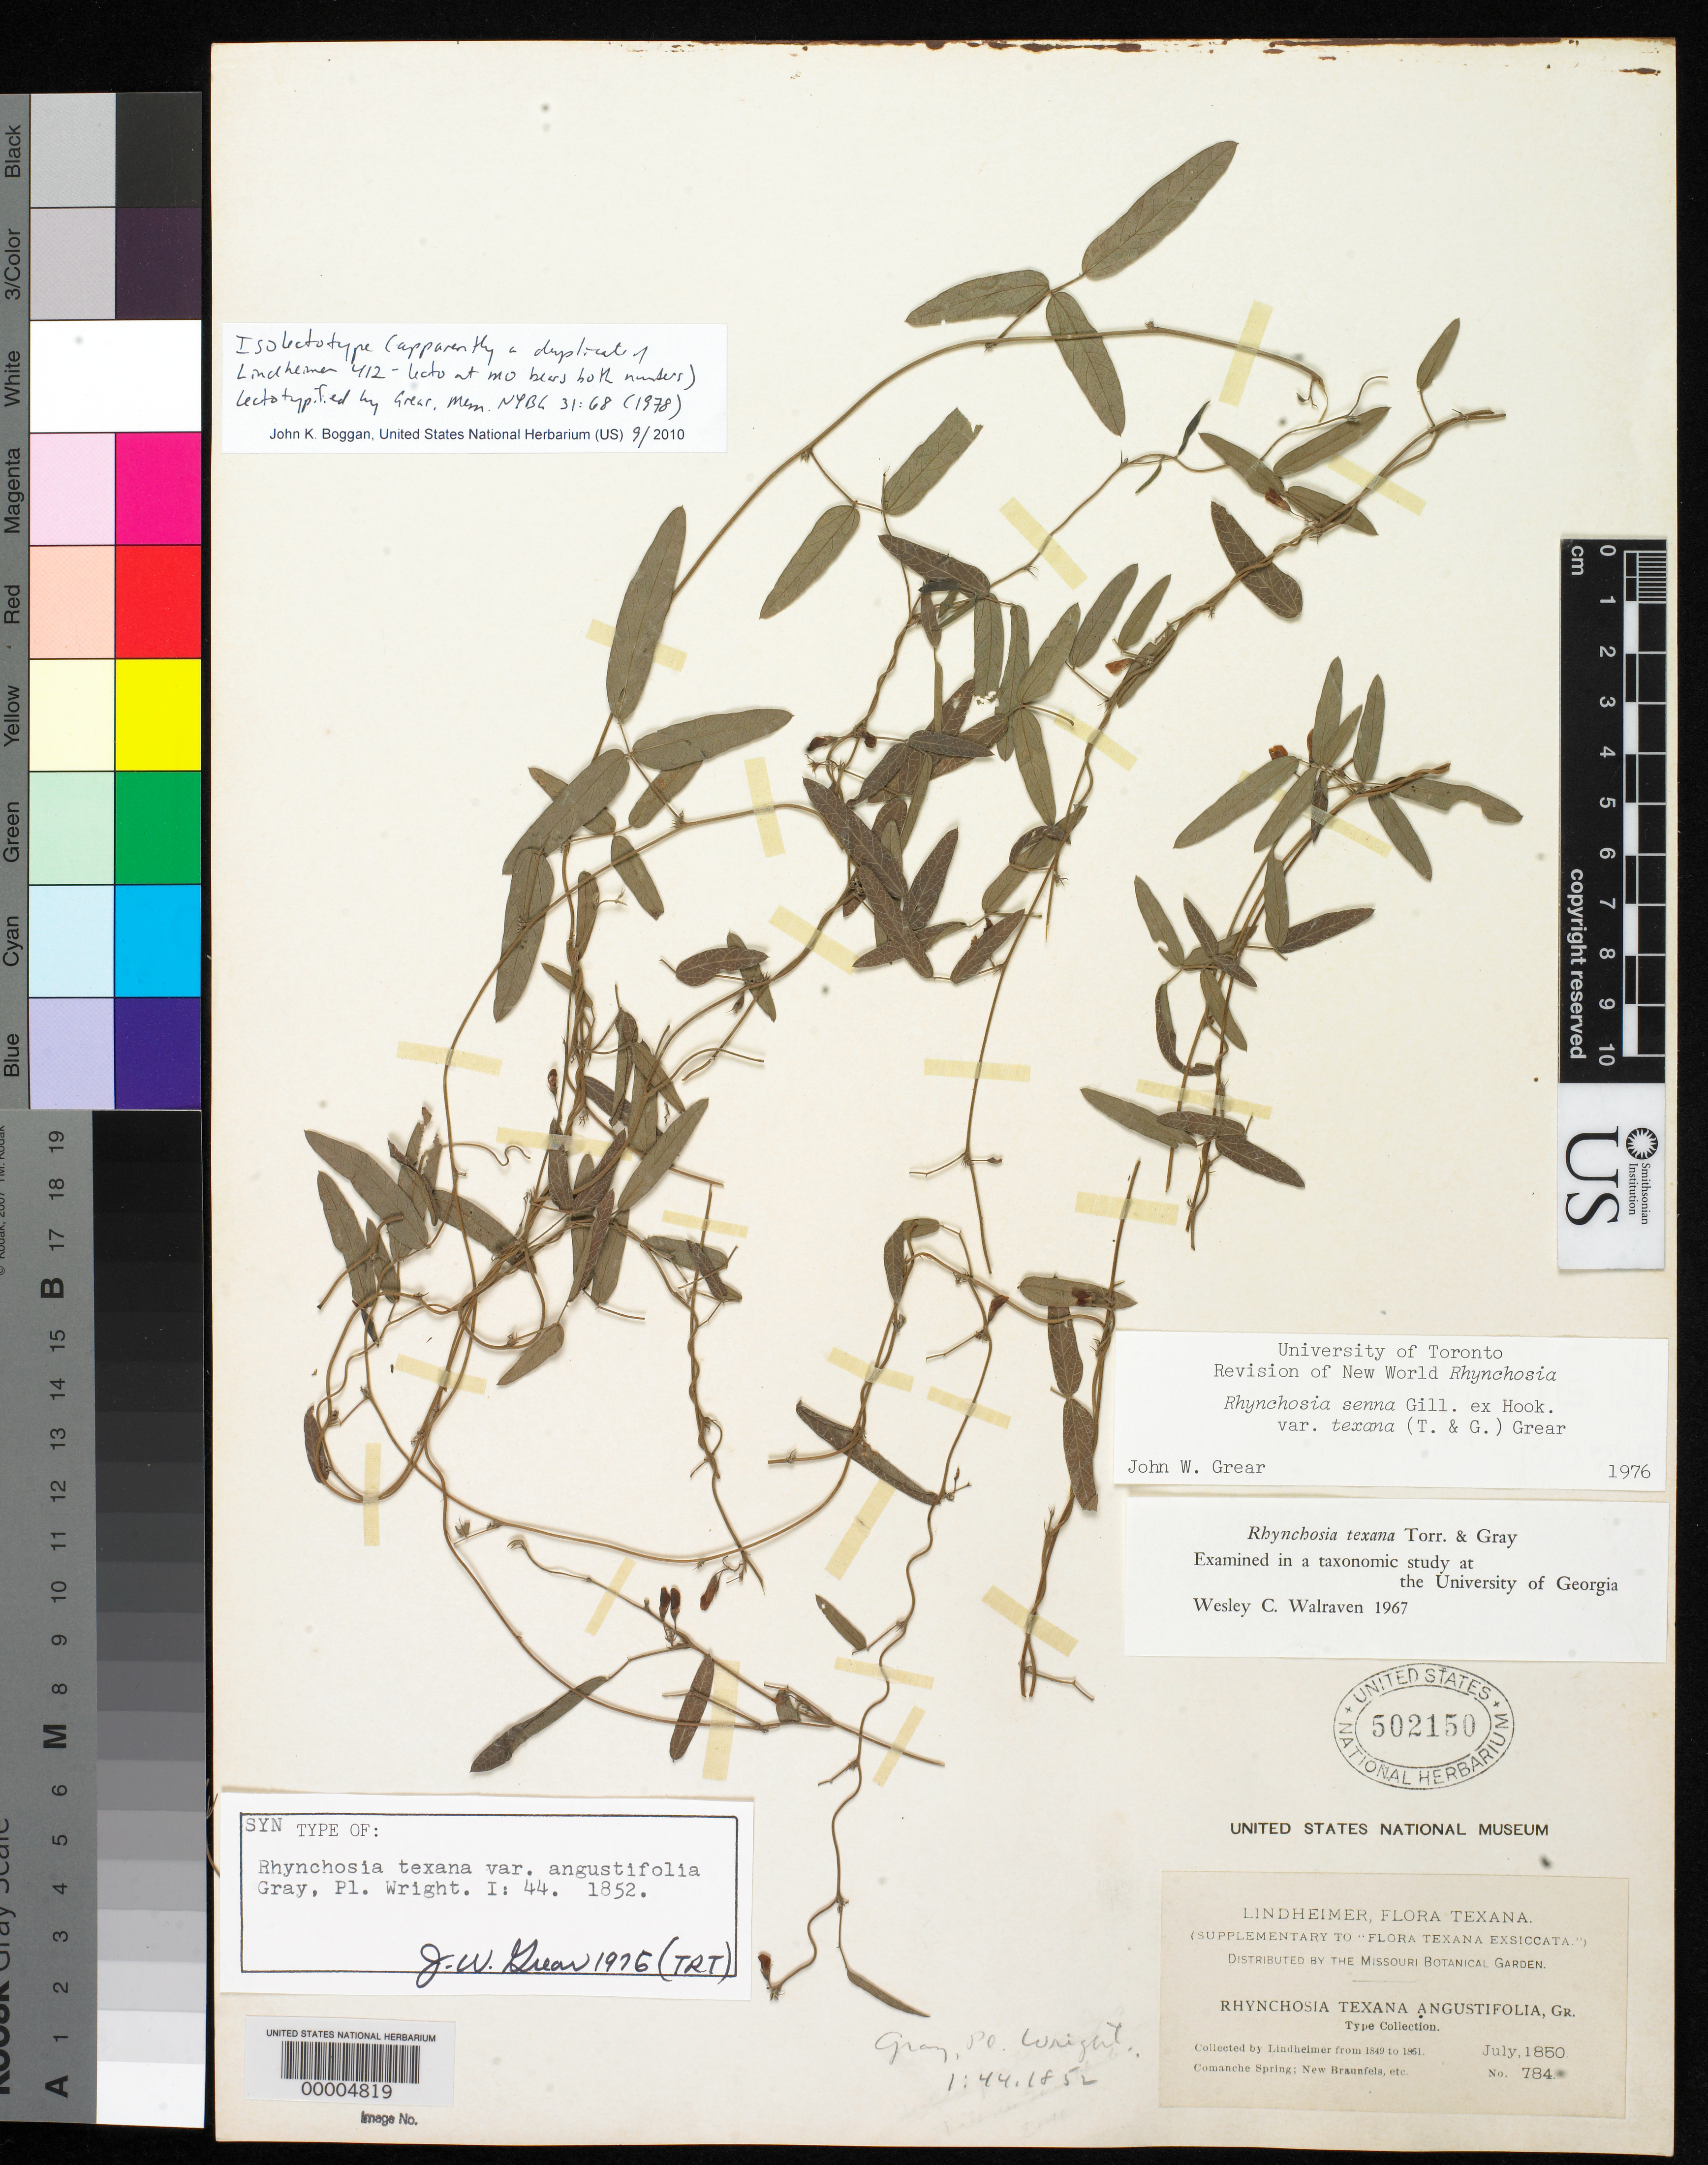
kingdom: Plantae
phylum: Tracheophyta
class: Magnoliopsida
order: Fabales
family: Fabaceae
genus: Rhynchosia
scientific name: Rhynchosia texana var. angustifolia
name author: A. Gray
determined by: Grear, J. W., Jr.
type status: Isolectotype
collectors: F. J. Lindheimer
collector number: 784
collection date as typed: Jul 1850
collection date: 1850-07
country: United States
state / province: Texas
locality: Comanche Spring; New Braunfels, etc.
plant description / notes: Apparently a duplicate of Lindheimer 412 (lectotype at MO bears both numbers).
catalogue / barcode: US 502150